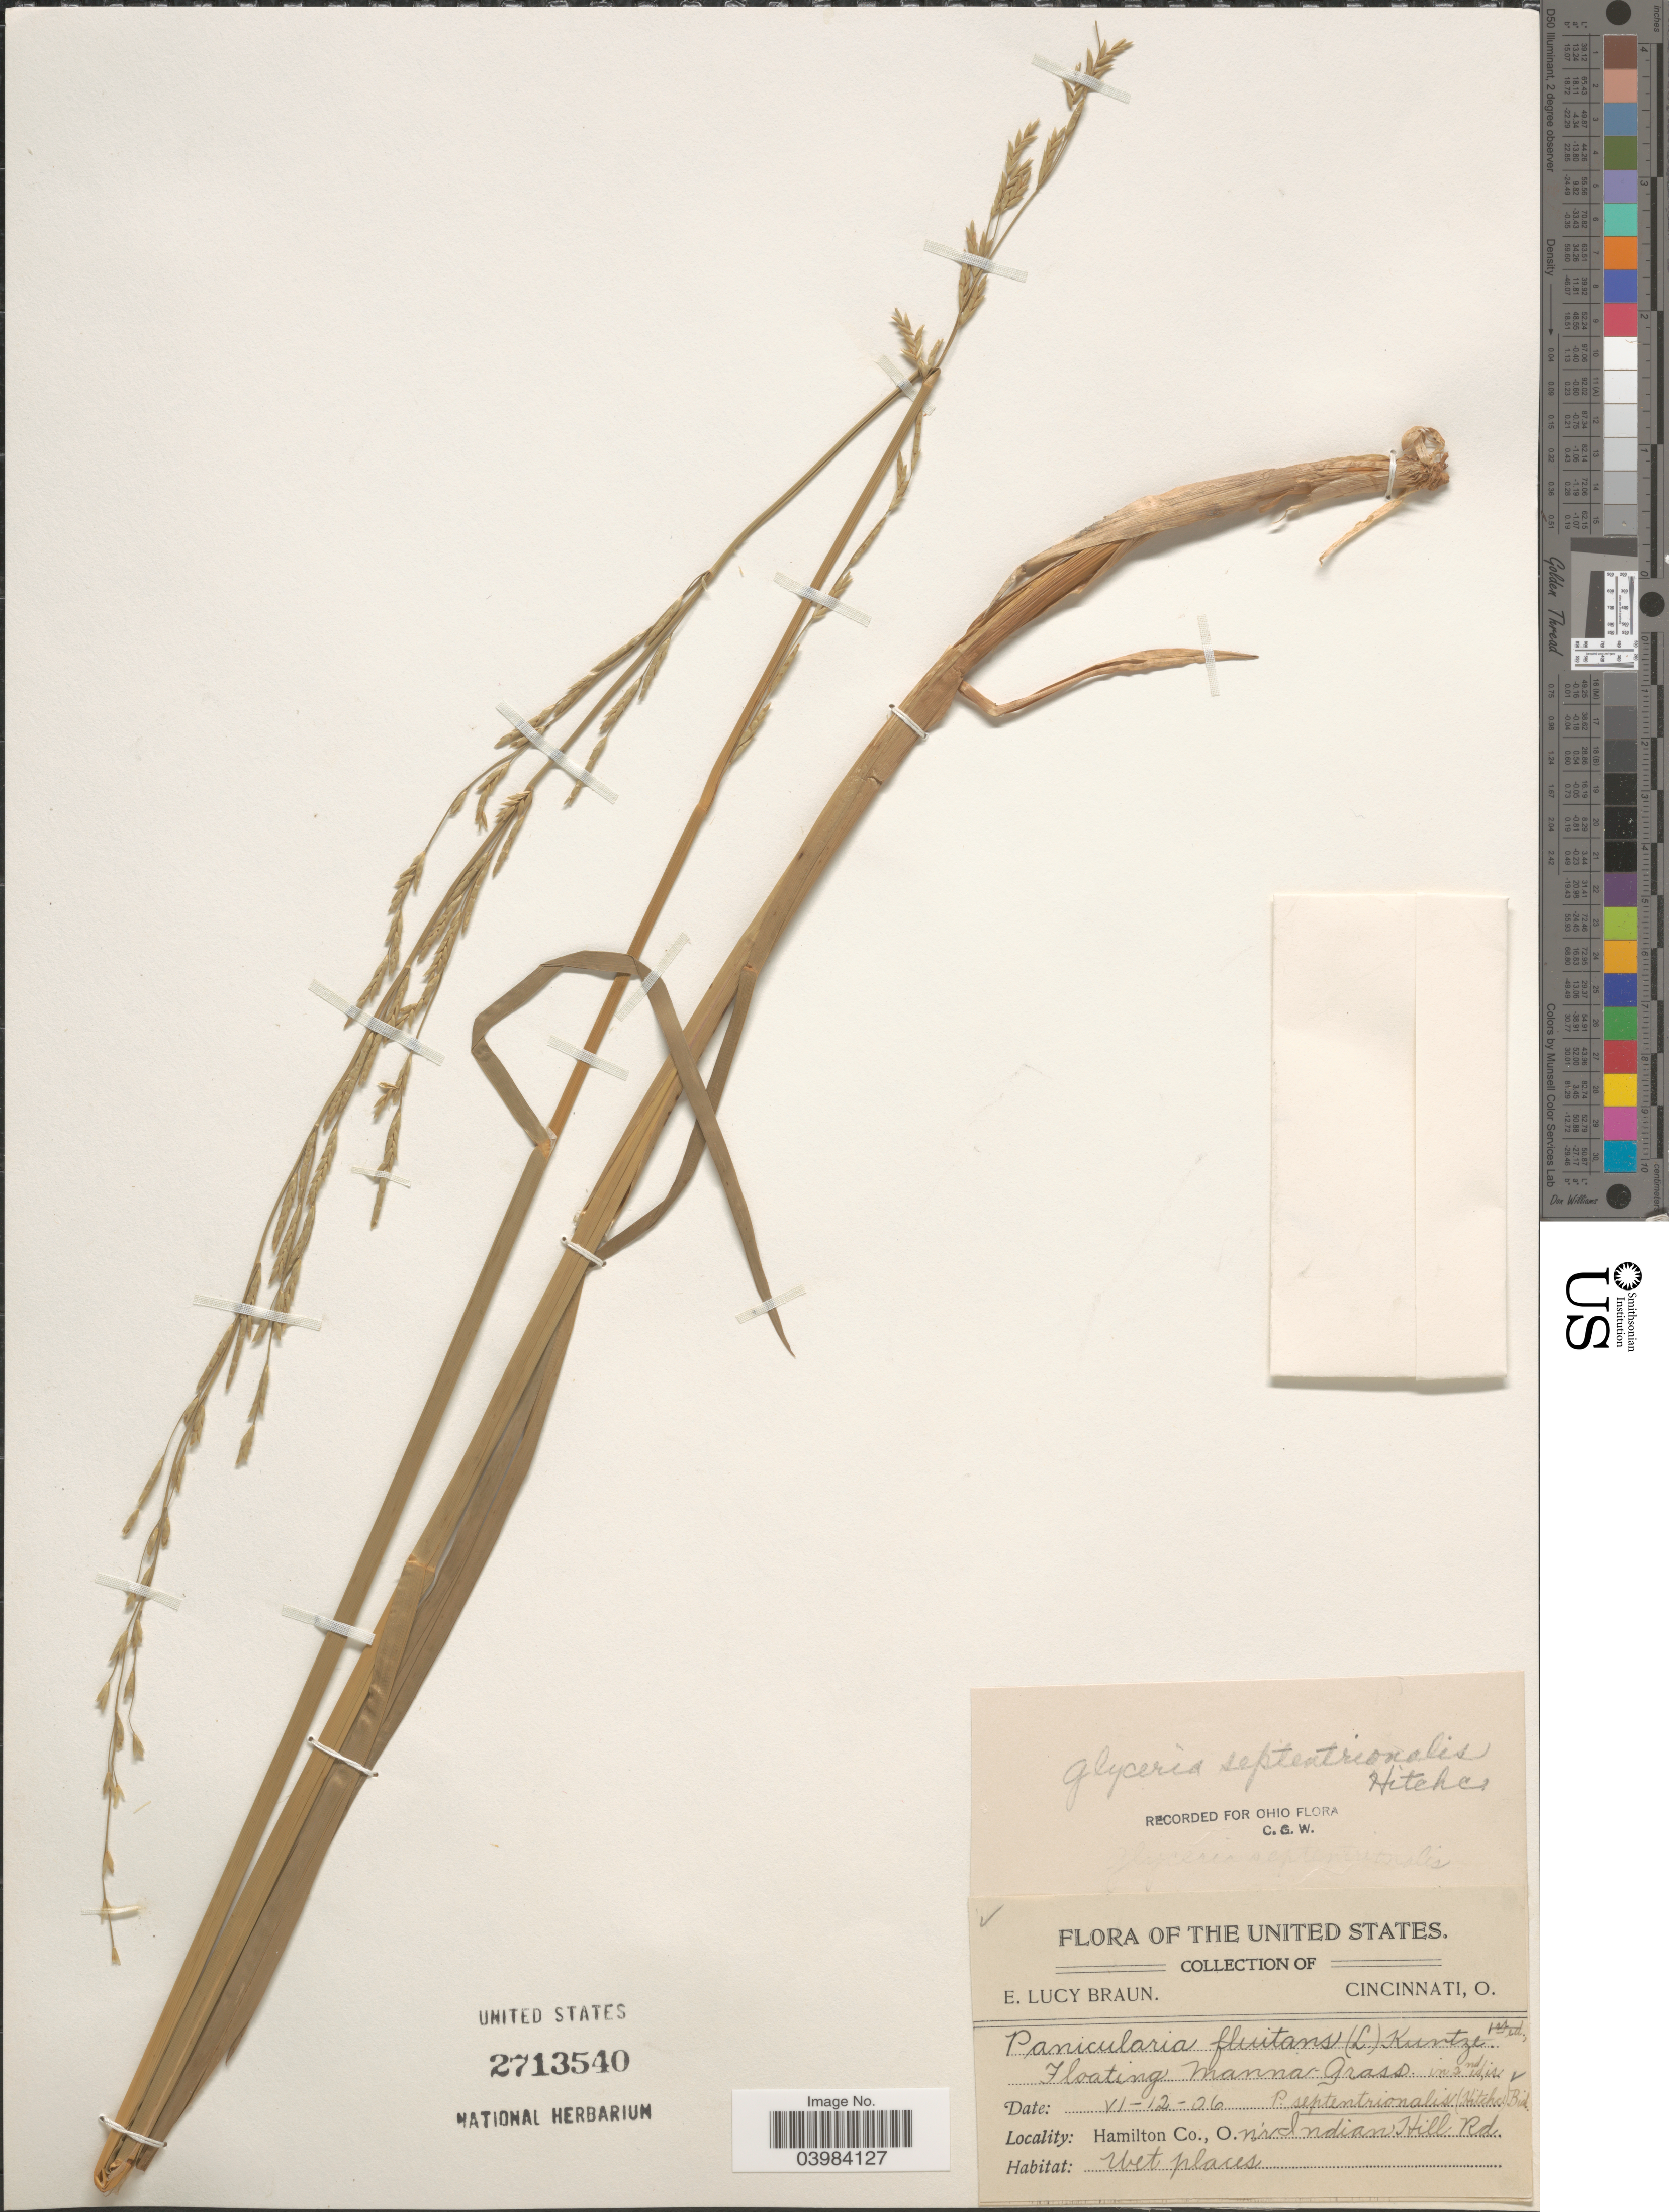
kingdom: Plantae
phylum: Tracheophyta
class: Liliopsida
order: Poales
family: Poaceae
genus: Glyceria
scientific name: Glyceria septentrionalis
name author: Hitchc.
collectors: E. L. Braun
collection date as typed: Transcribed d/m/y: 12/6/6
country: United States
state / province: Ohio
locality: Hamilton Co. N'r Indian Hill Rd.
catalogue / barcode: US 2713540